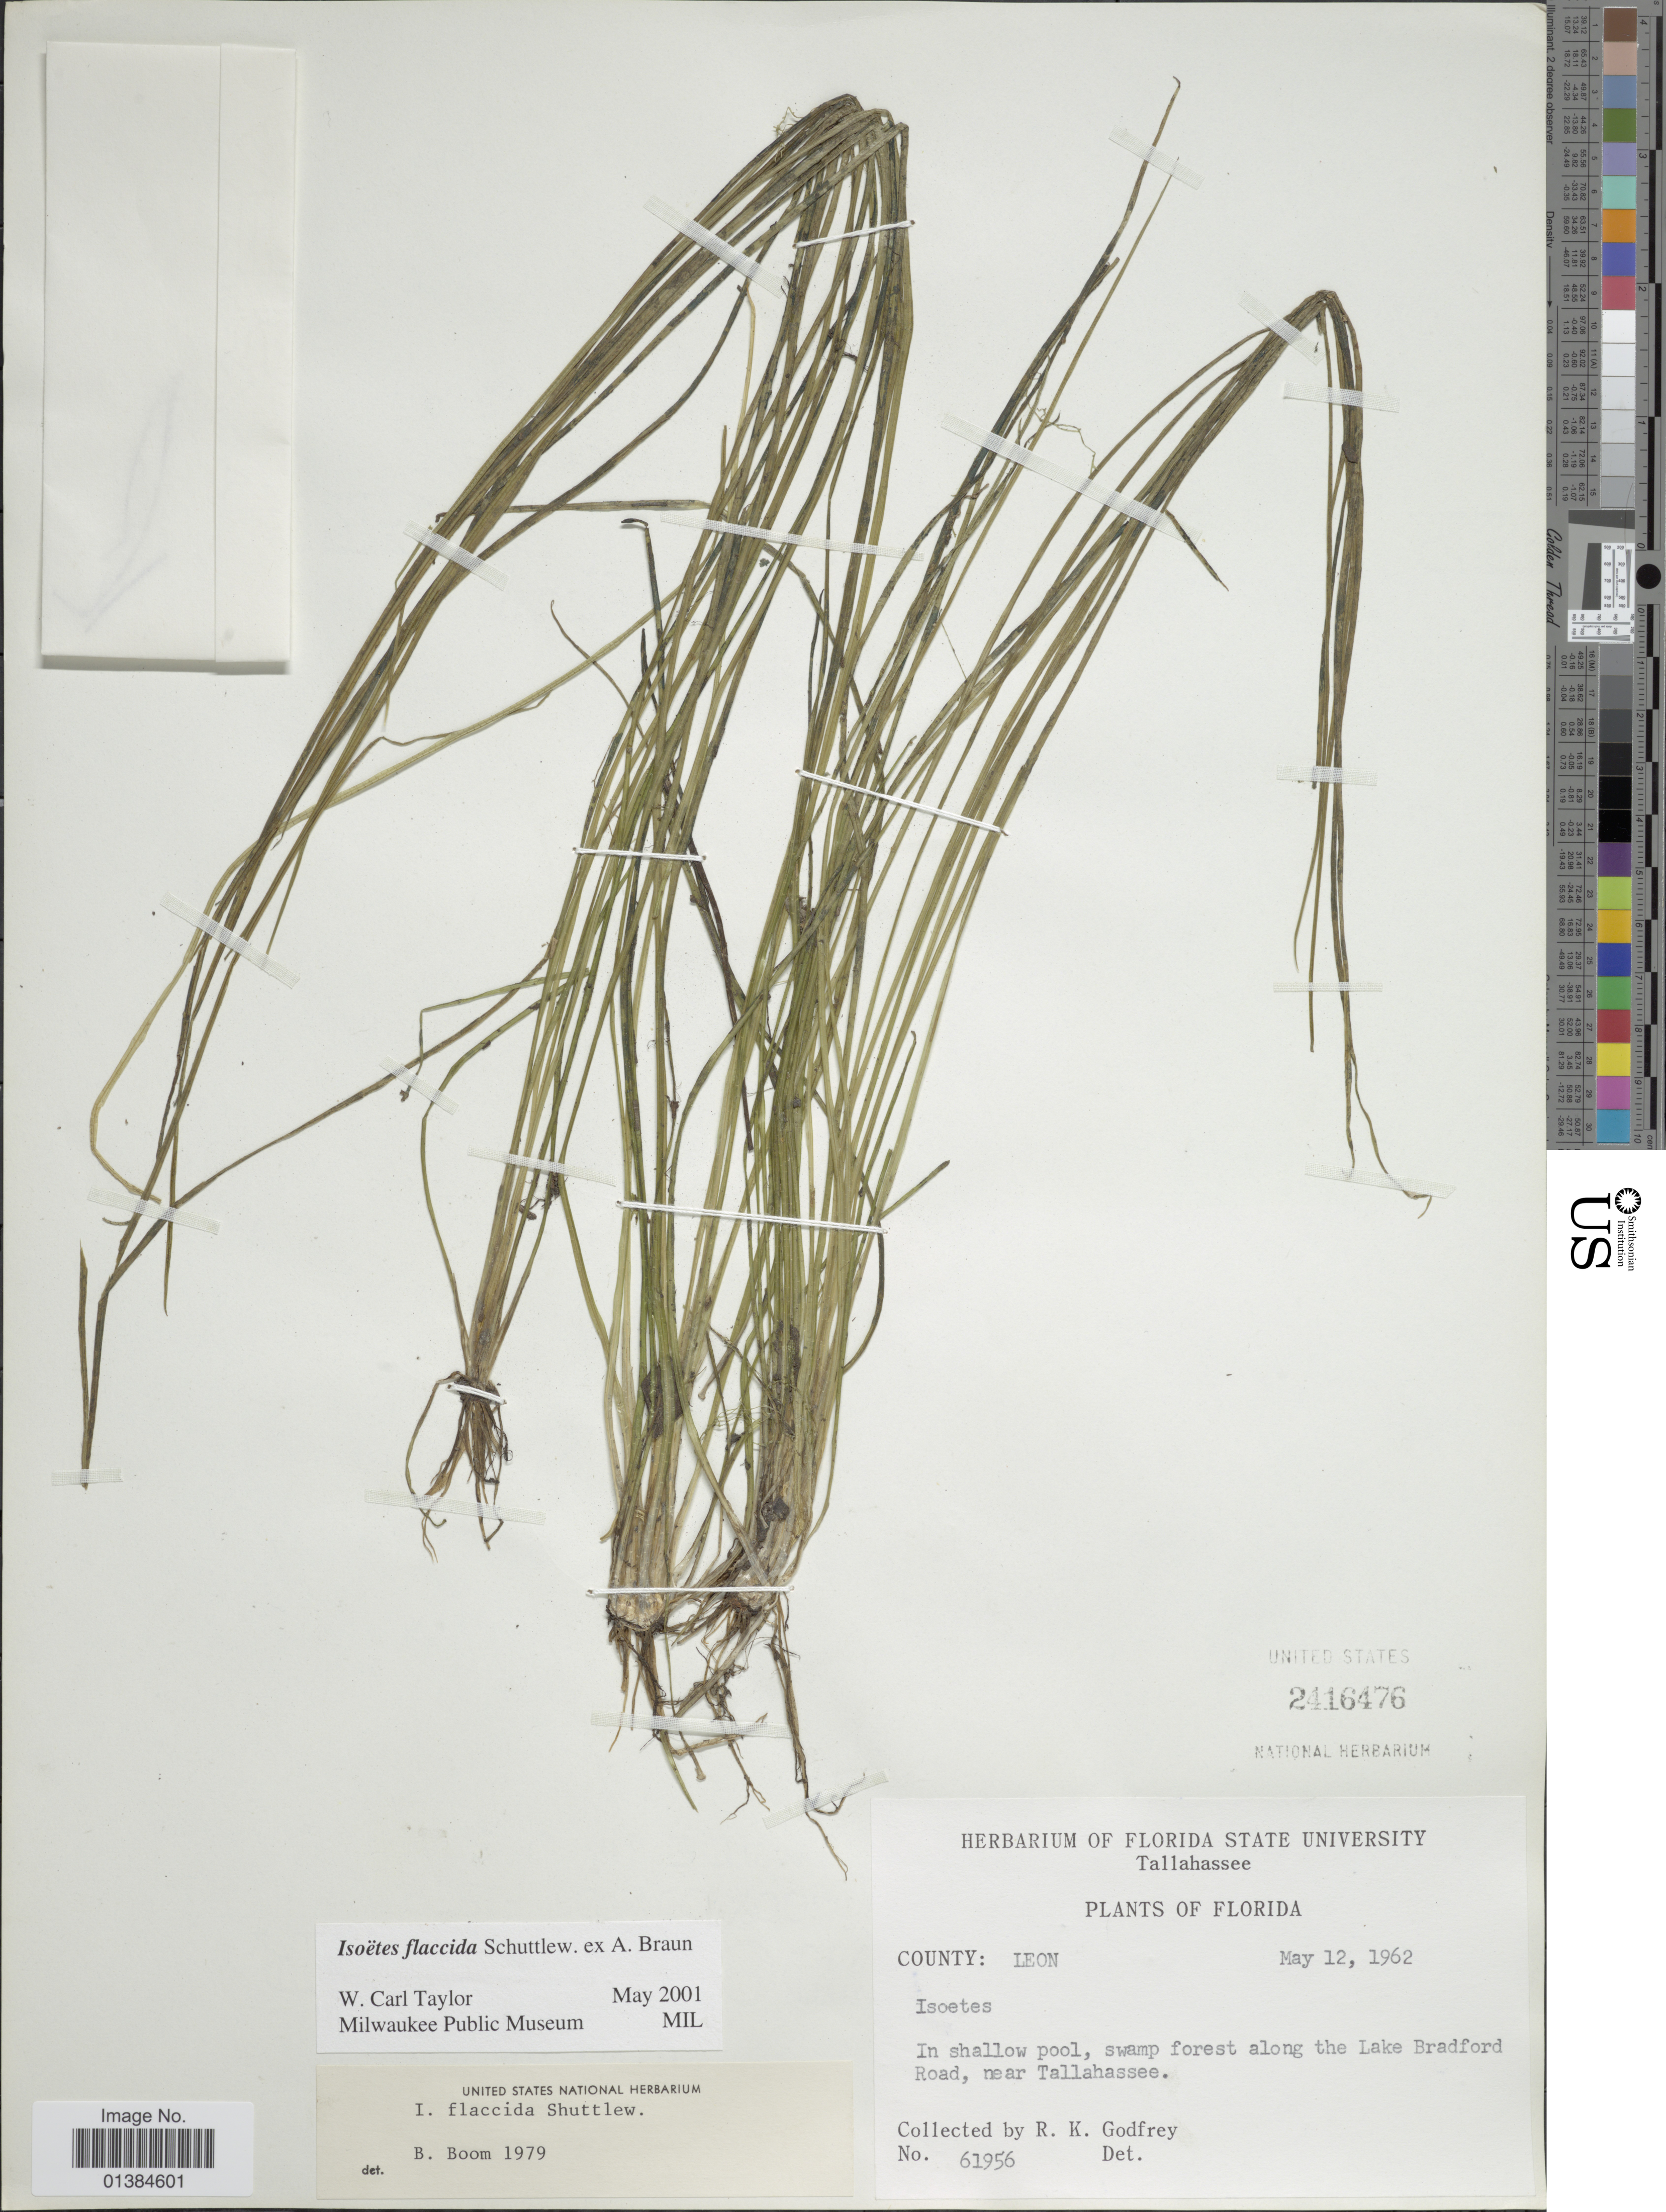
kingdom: Plantae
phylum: Tracheophyta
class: Lycopodiopsida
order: Isoetales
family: Isoetaceae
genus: Isoetes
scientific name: Isoetes flaccida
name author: Shuttlew. ex A. Braun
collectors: R. K. Godfrey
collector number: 61956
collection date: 1962-05-12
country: United States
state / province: Florida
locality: County: Leon. In shallow pool, swamp forest along the Lake Bradford Road, near Tallahassee.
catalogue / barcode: US 2416476